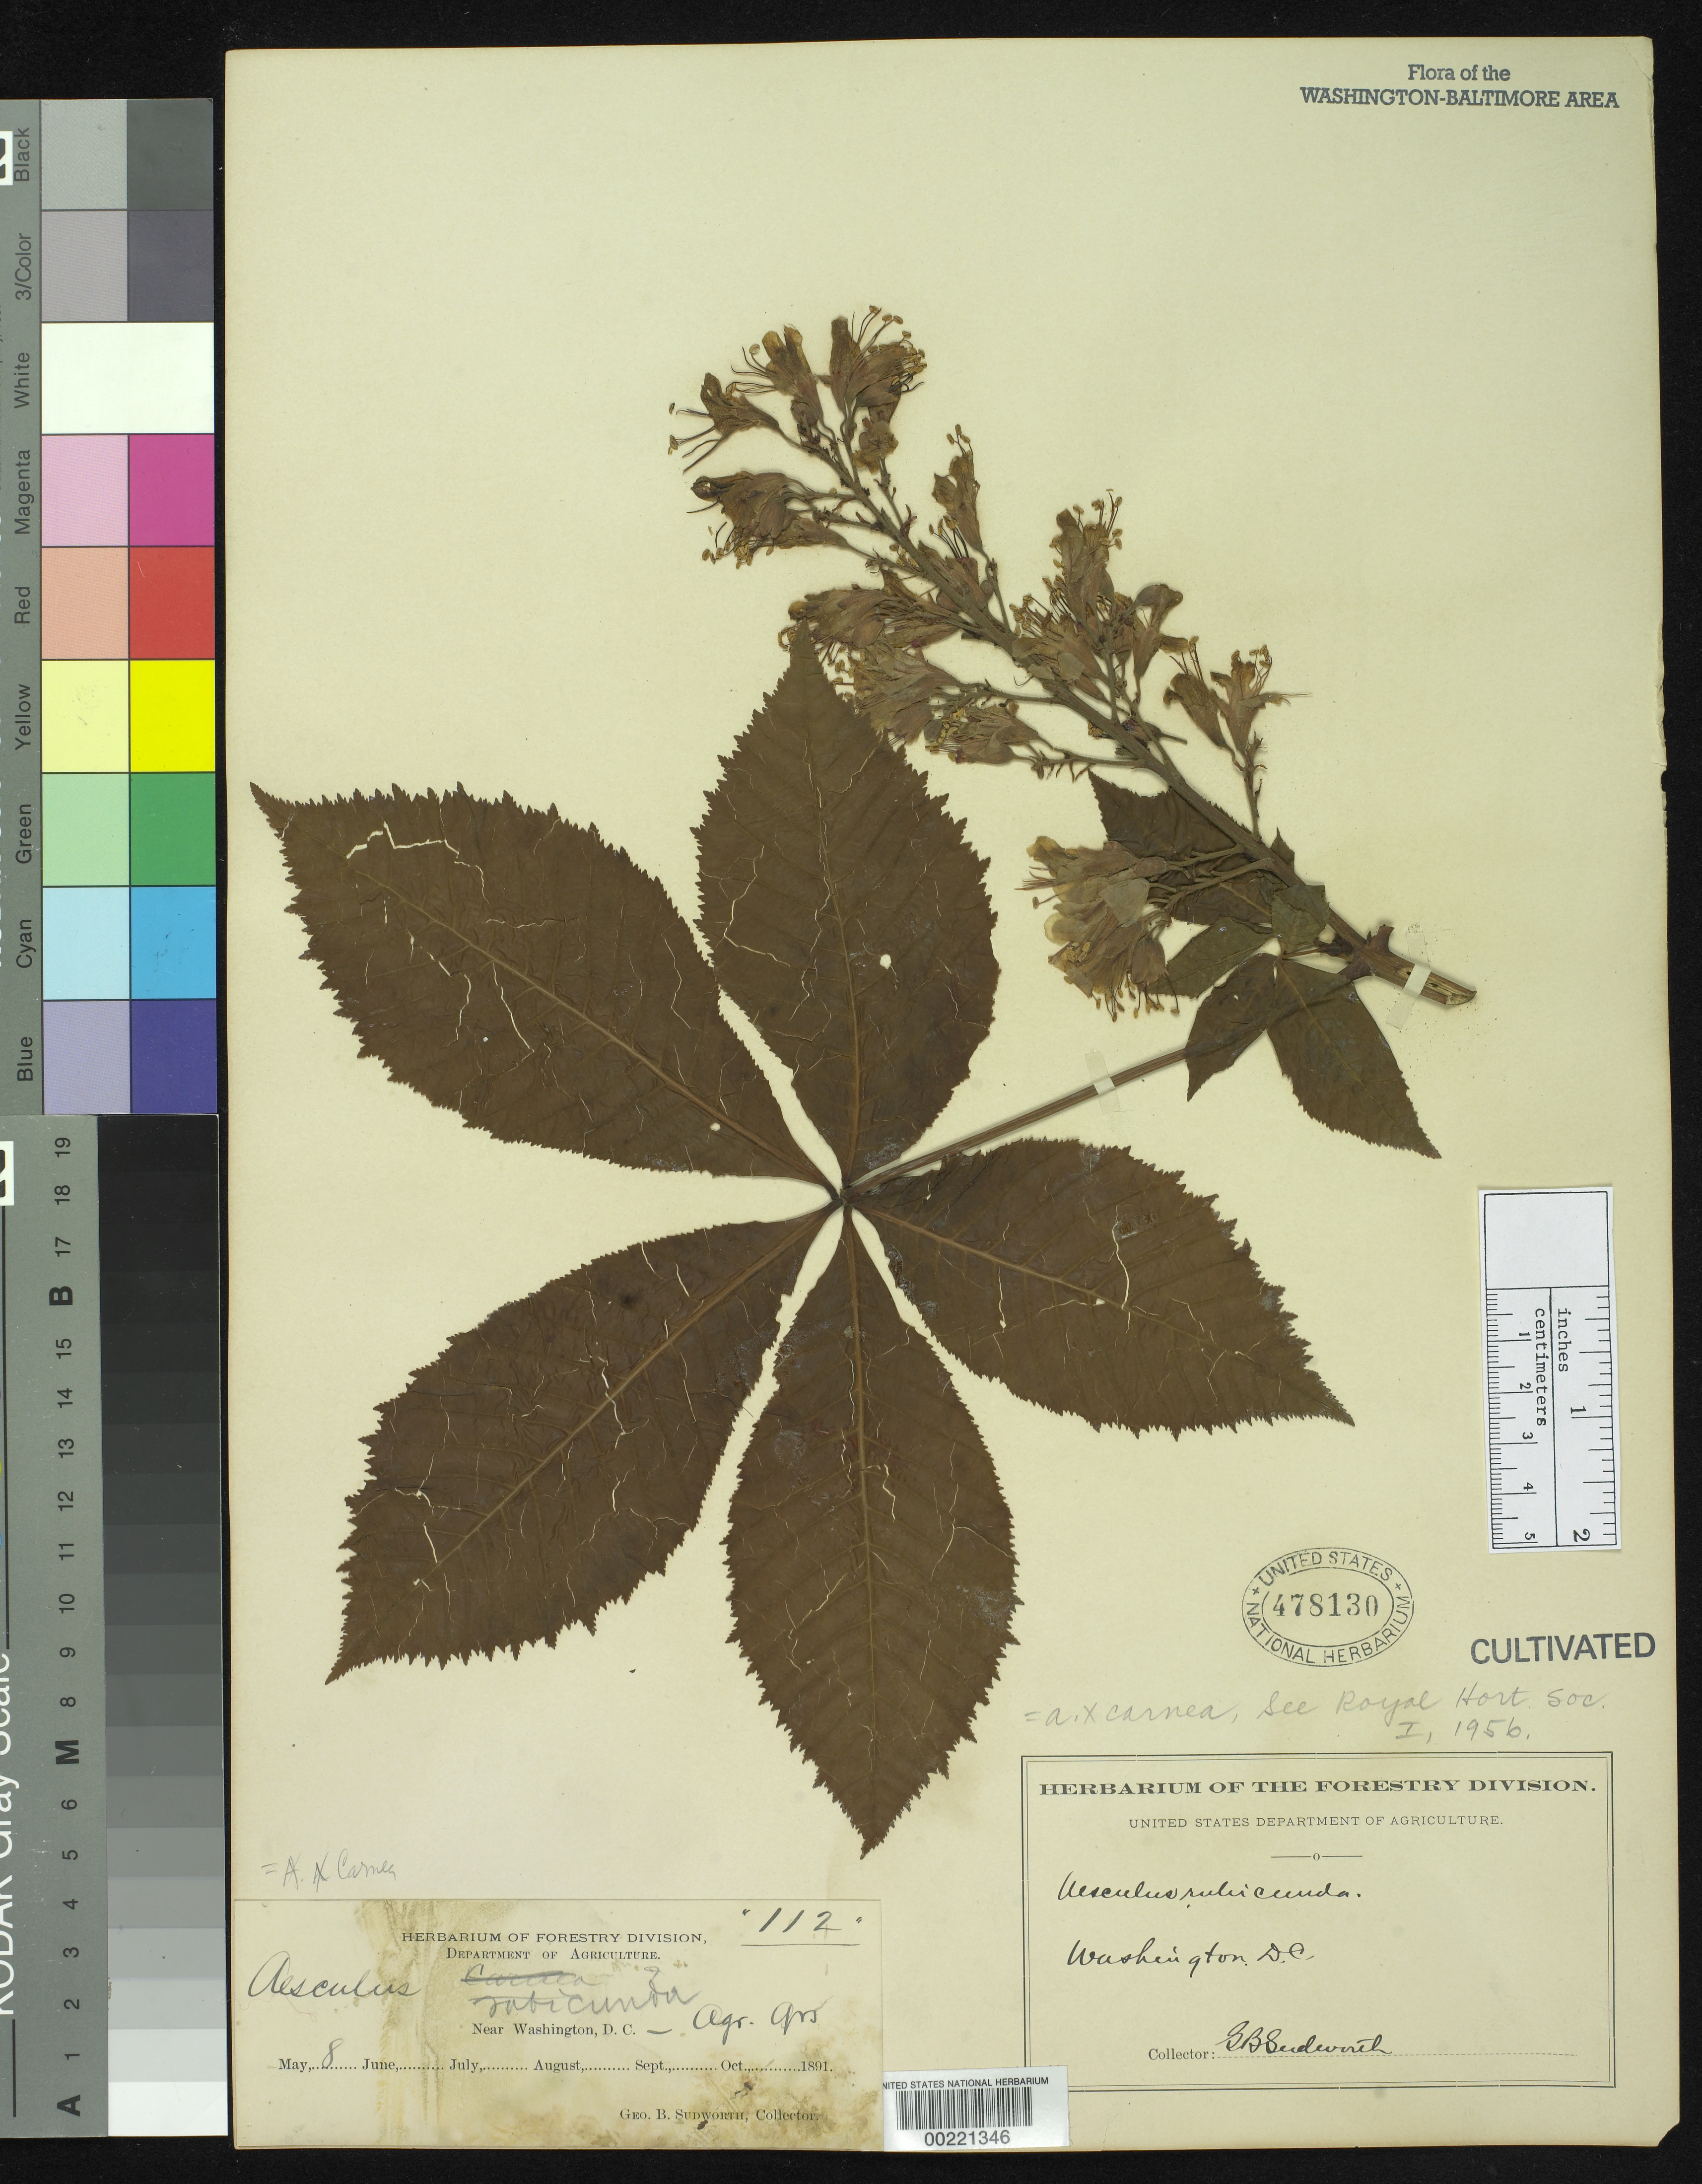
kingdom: Plantae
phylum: Tracheophyta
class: Magnoliopsida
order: Sapindales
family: Sapindaceae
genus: Aesculus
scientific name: Aesculus x carnea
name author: J. Zeyh.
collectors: G. B. Sudworth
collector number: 112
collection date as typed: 08 May 1891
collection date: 1891-05-08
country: United States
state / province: District of Columbia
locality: Department of Agriculture grounds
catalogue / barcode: US 478130